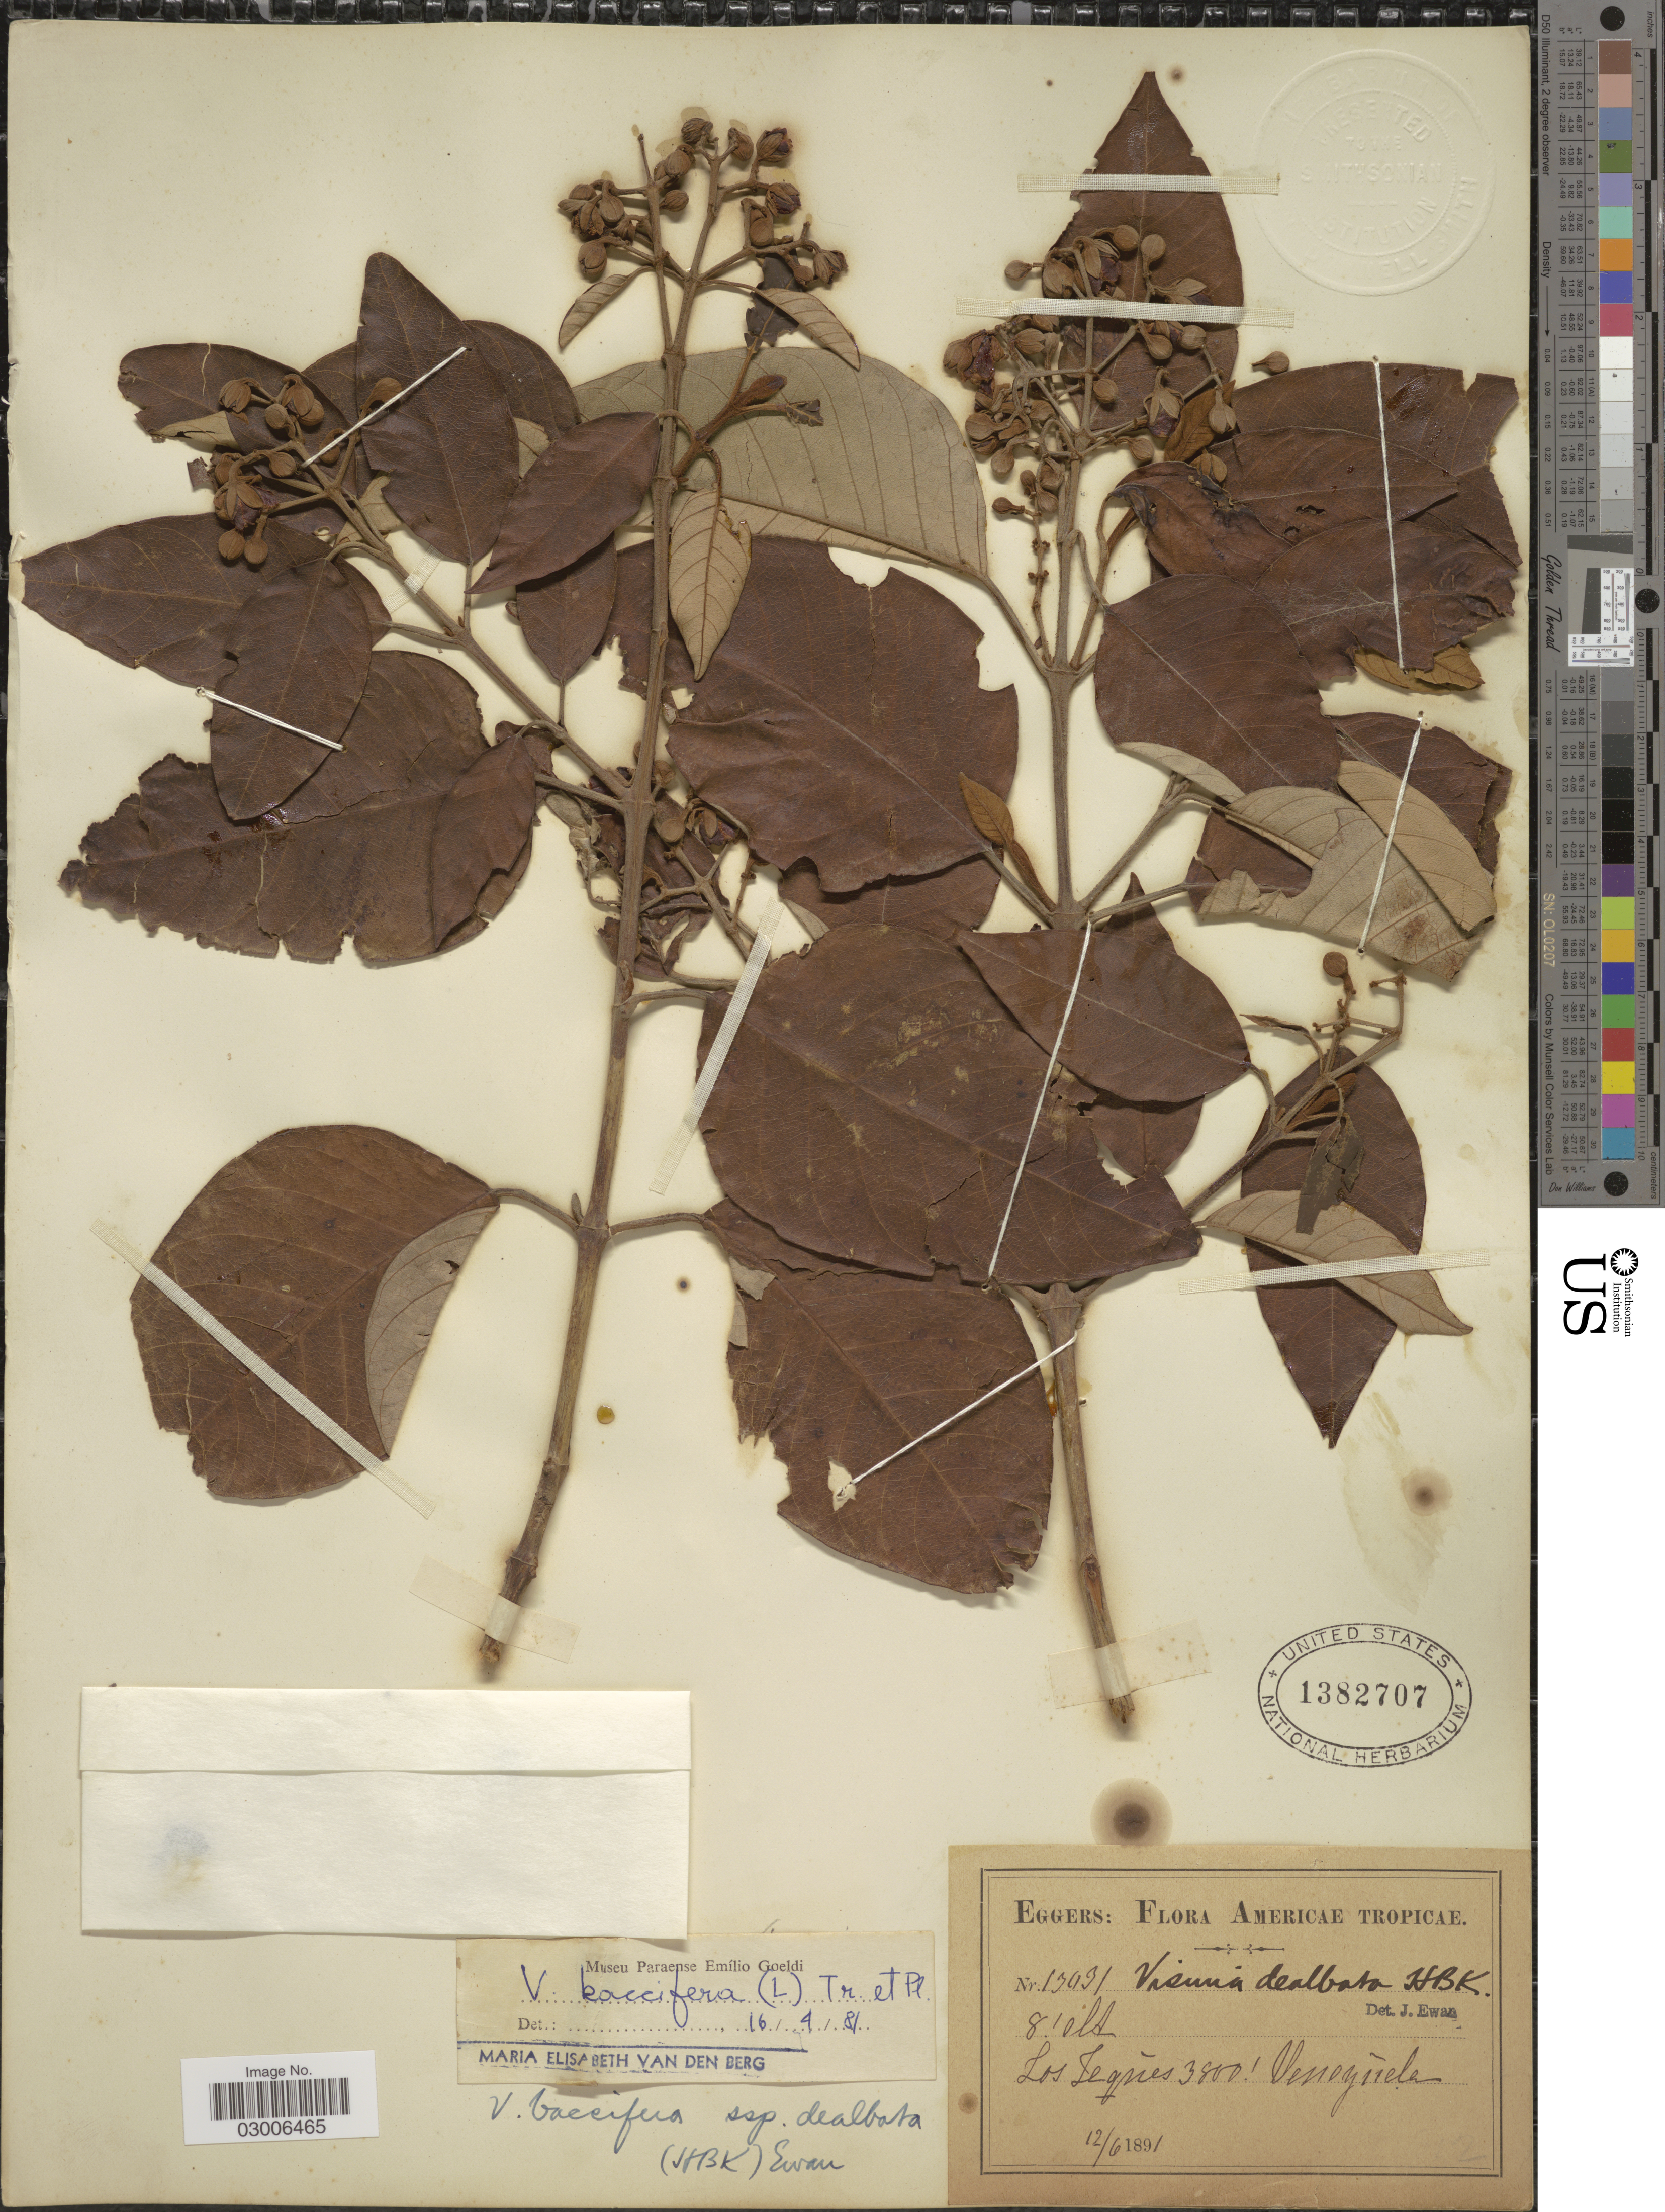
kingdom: Plantae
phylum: Tracheophyta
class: Magnoliopsida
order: Malpighiales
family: Hypericaceae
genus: Vismia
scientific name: Vismia baccifera subsp. dealbata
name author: (Kunth) Ewan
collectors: -. Eggers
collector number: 13031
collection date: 1891-06-12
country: Venezuela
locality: Los Teques.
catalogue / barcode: US 1382707